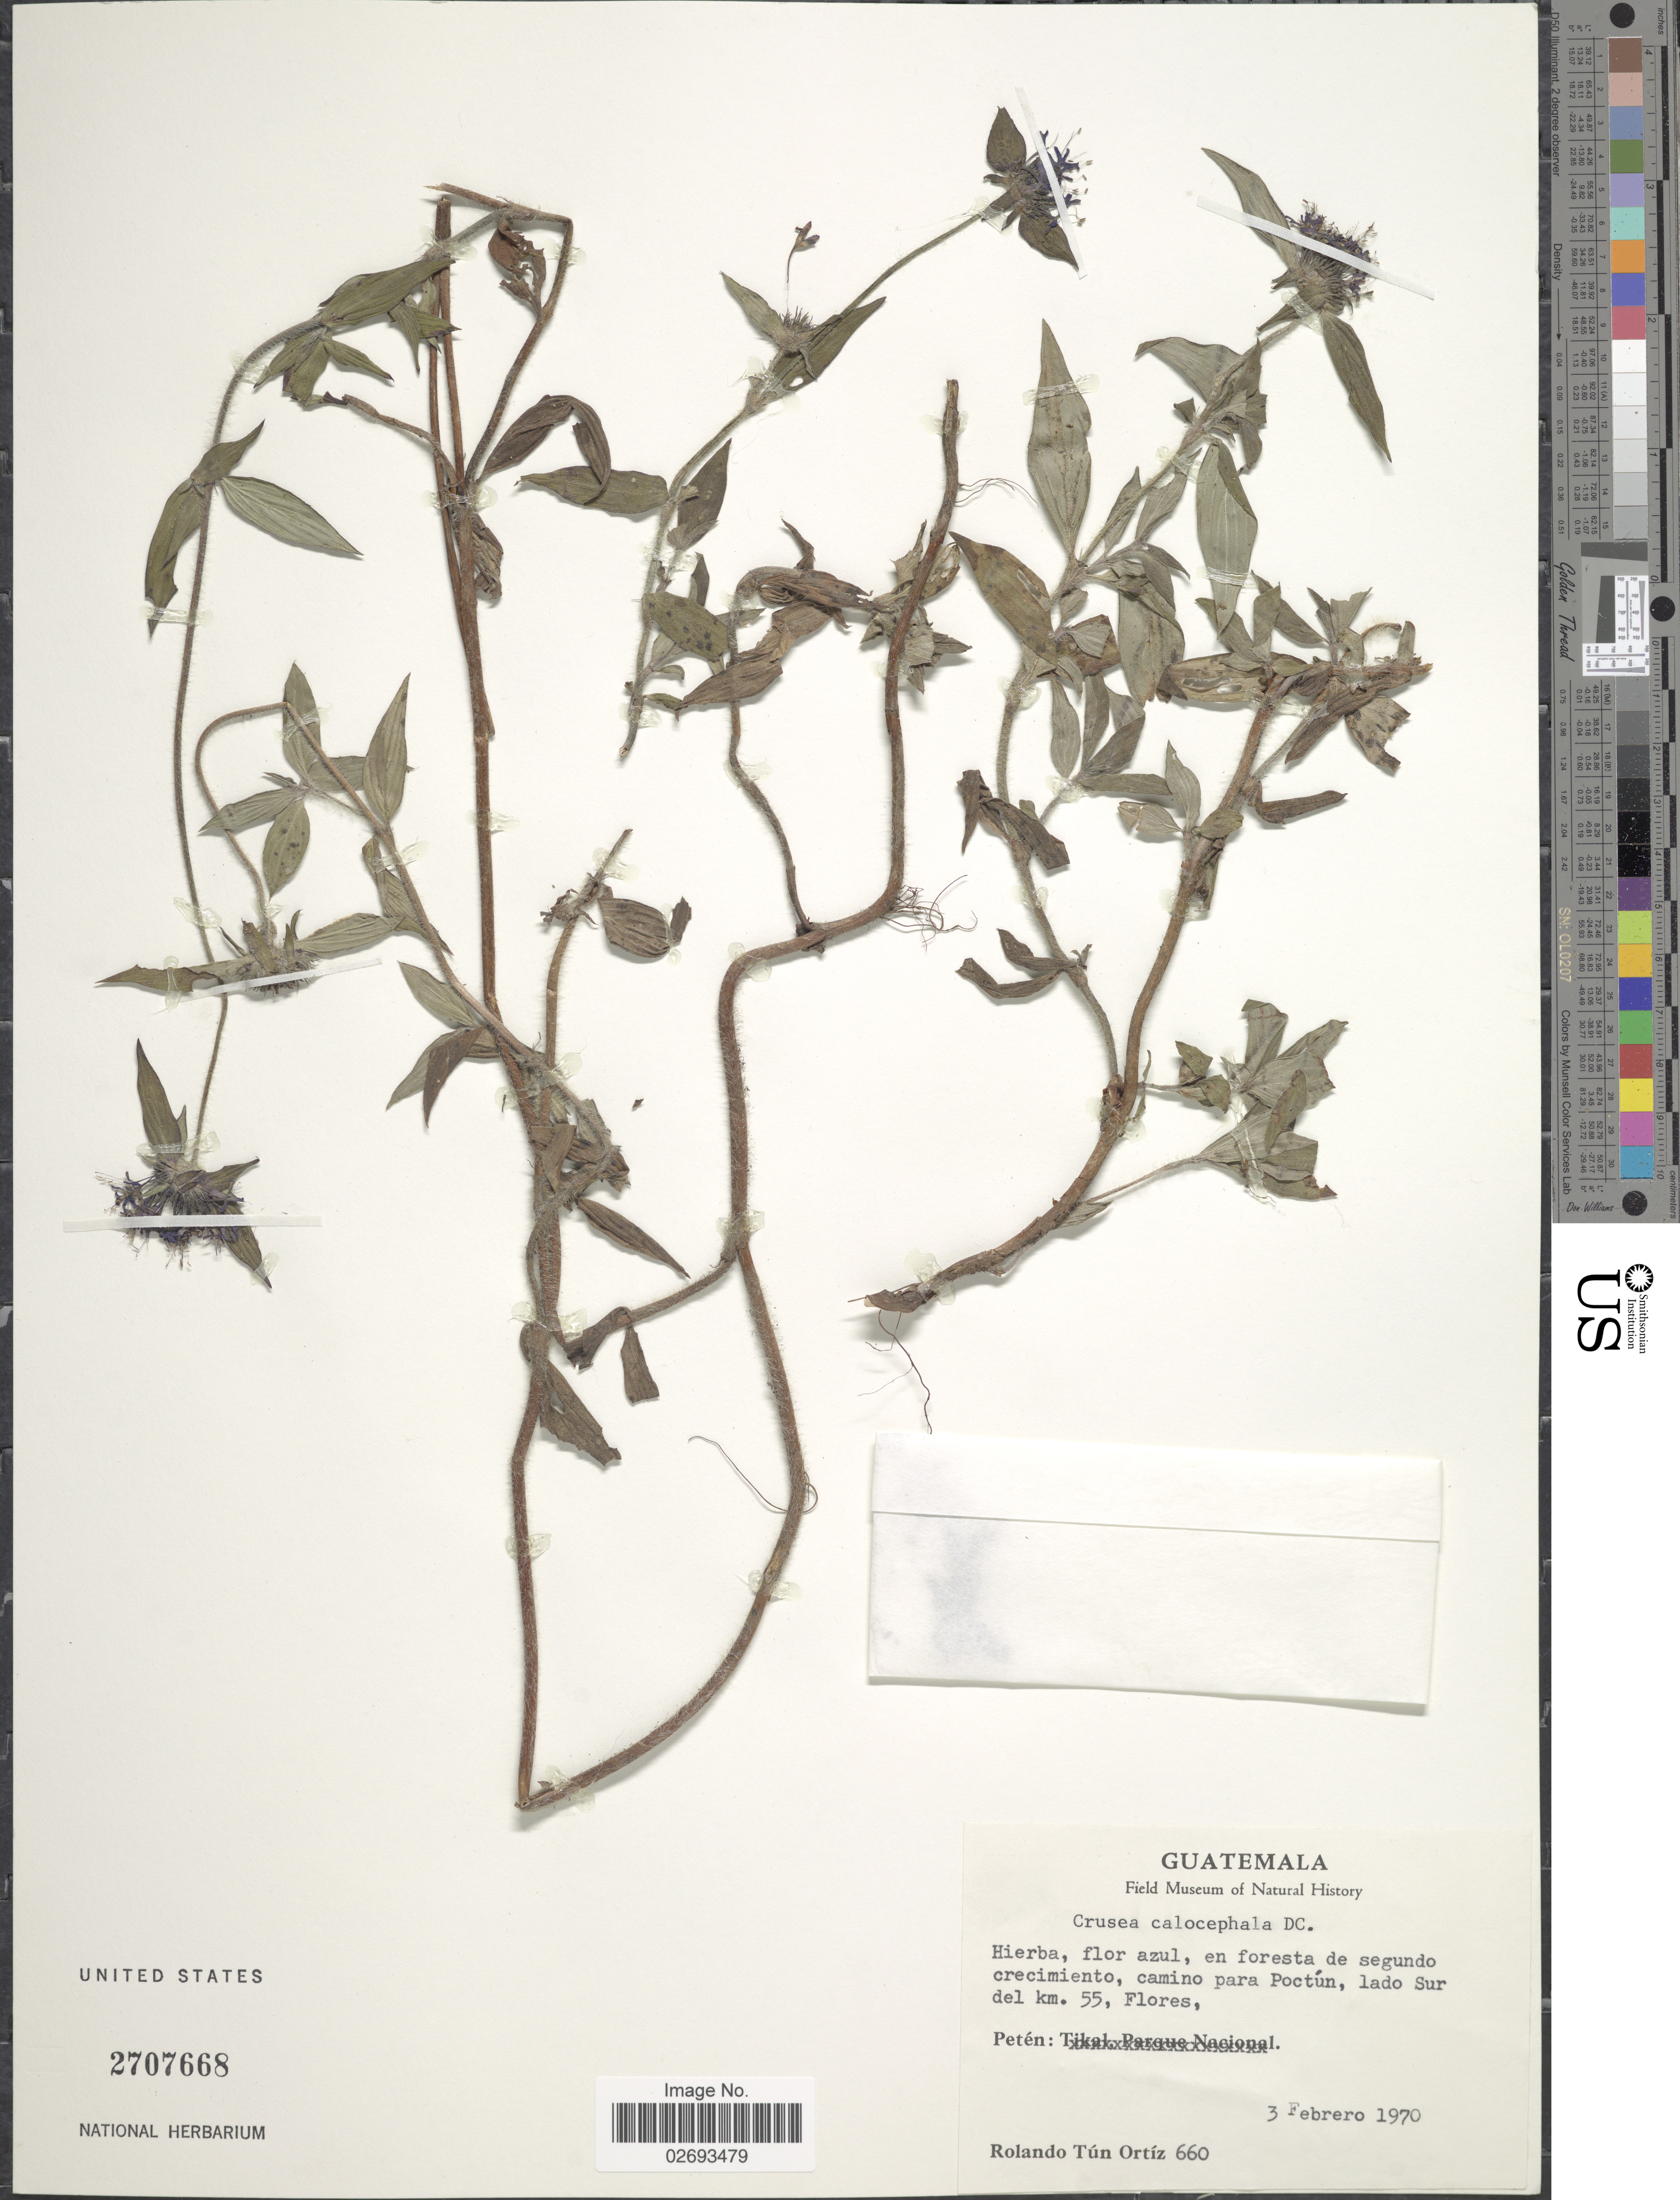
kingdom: Plantae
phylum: Tracheophyta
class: Magnoliopsida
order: Gentianales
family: Rubiaceae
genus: Crusea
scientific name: Crusea calocephala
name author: DC.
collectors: R. T. Ortíz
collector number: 660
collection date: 1970-02-03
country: Guatemala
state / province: El Petén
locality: Camino para Poctun, lado sur del km. 55, Flores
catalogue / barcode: US 2707668